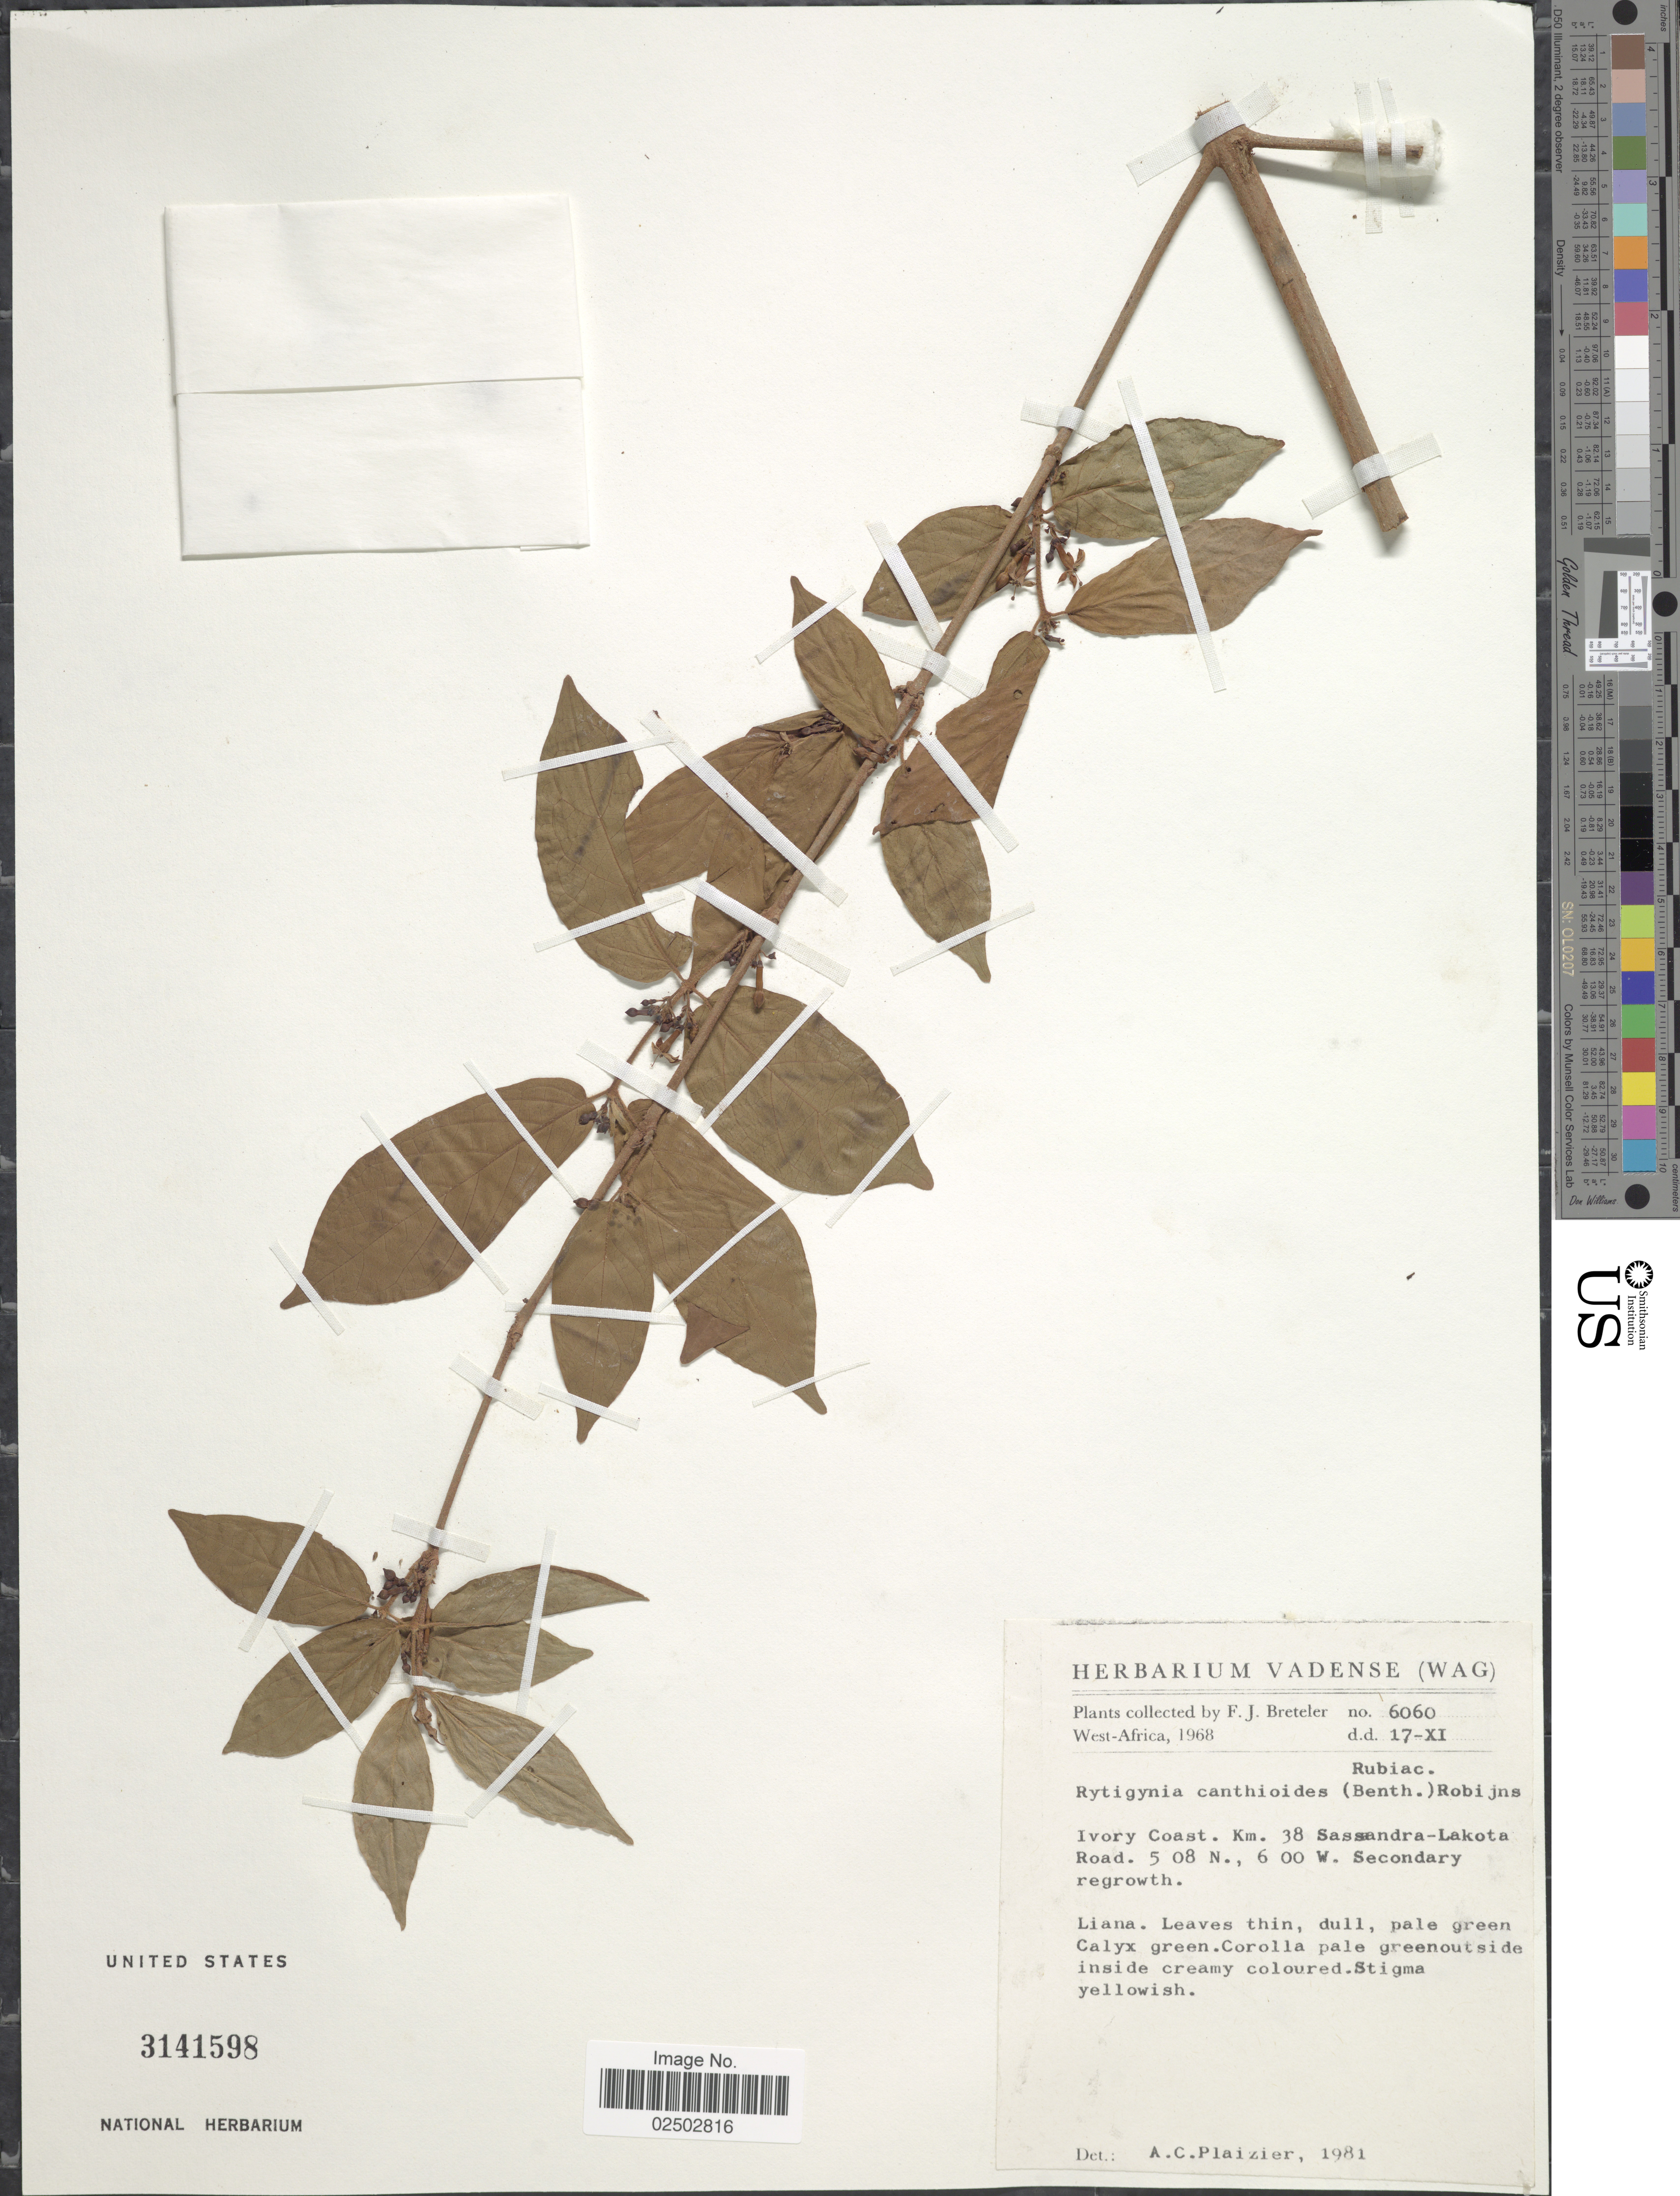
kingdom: Plantae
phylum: Tracheophyta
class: Magnoliopsida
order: Gentianales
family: Rubiaceae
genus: Rytigynia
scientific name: Rytigynia canthioides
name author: (Benth.) Robyns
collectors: F. J. Breteler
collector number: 6060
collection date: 1968-11-17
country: Ivory Coast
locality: West-Afrika, Ivory Coast, Km. 38 Sassandra-Lakota Road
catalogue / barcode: US 3141598